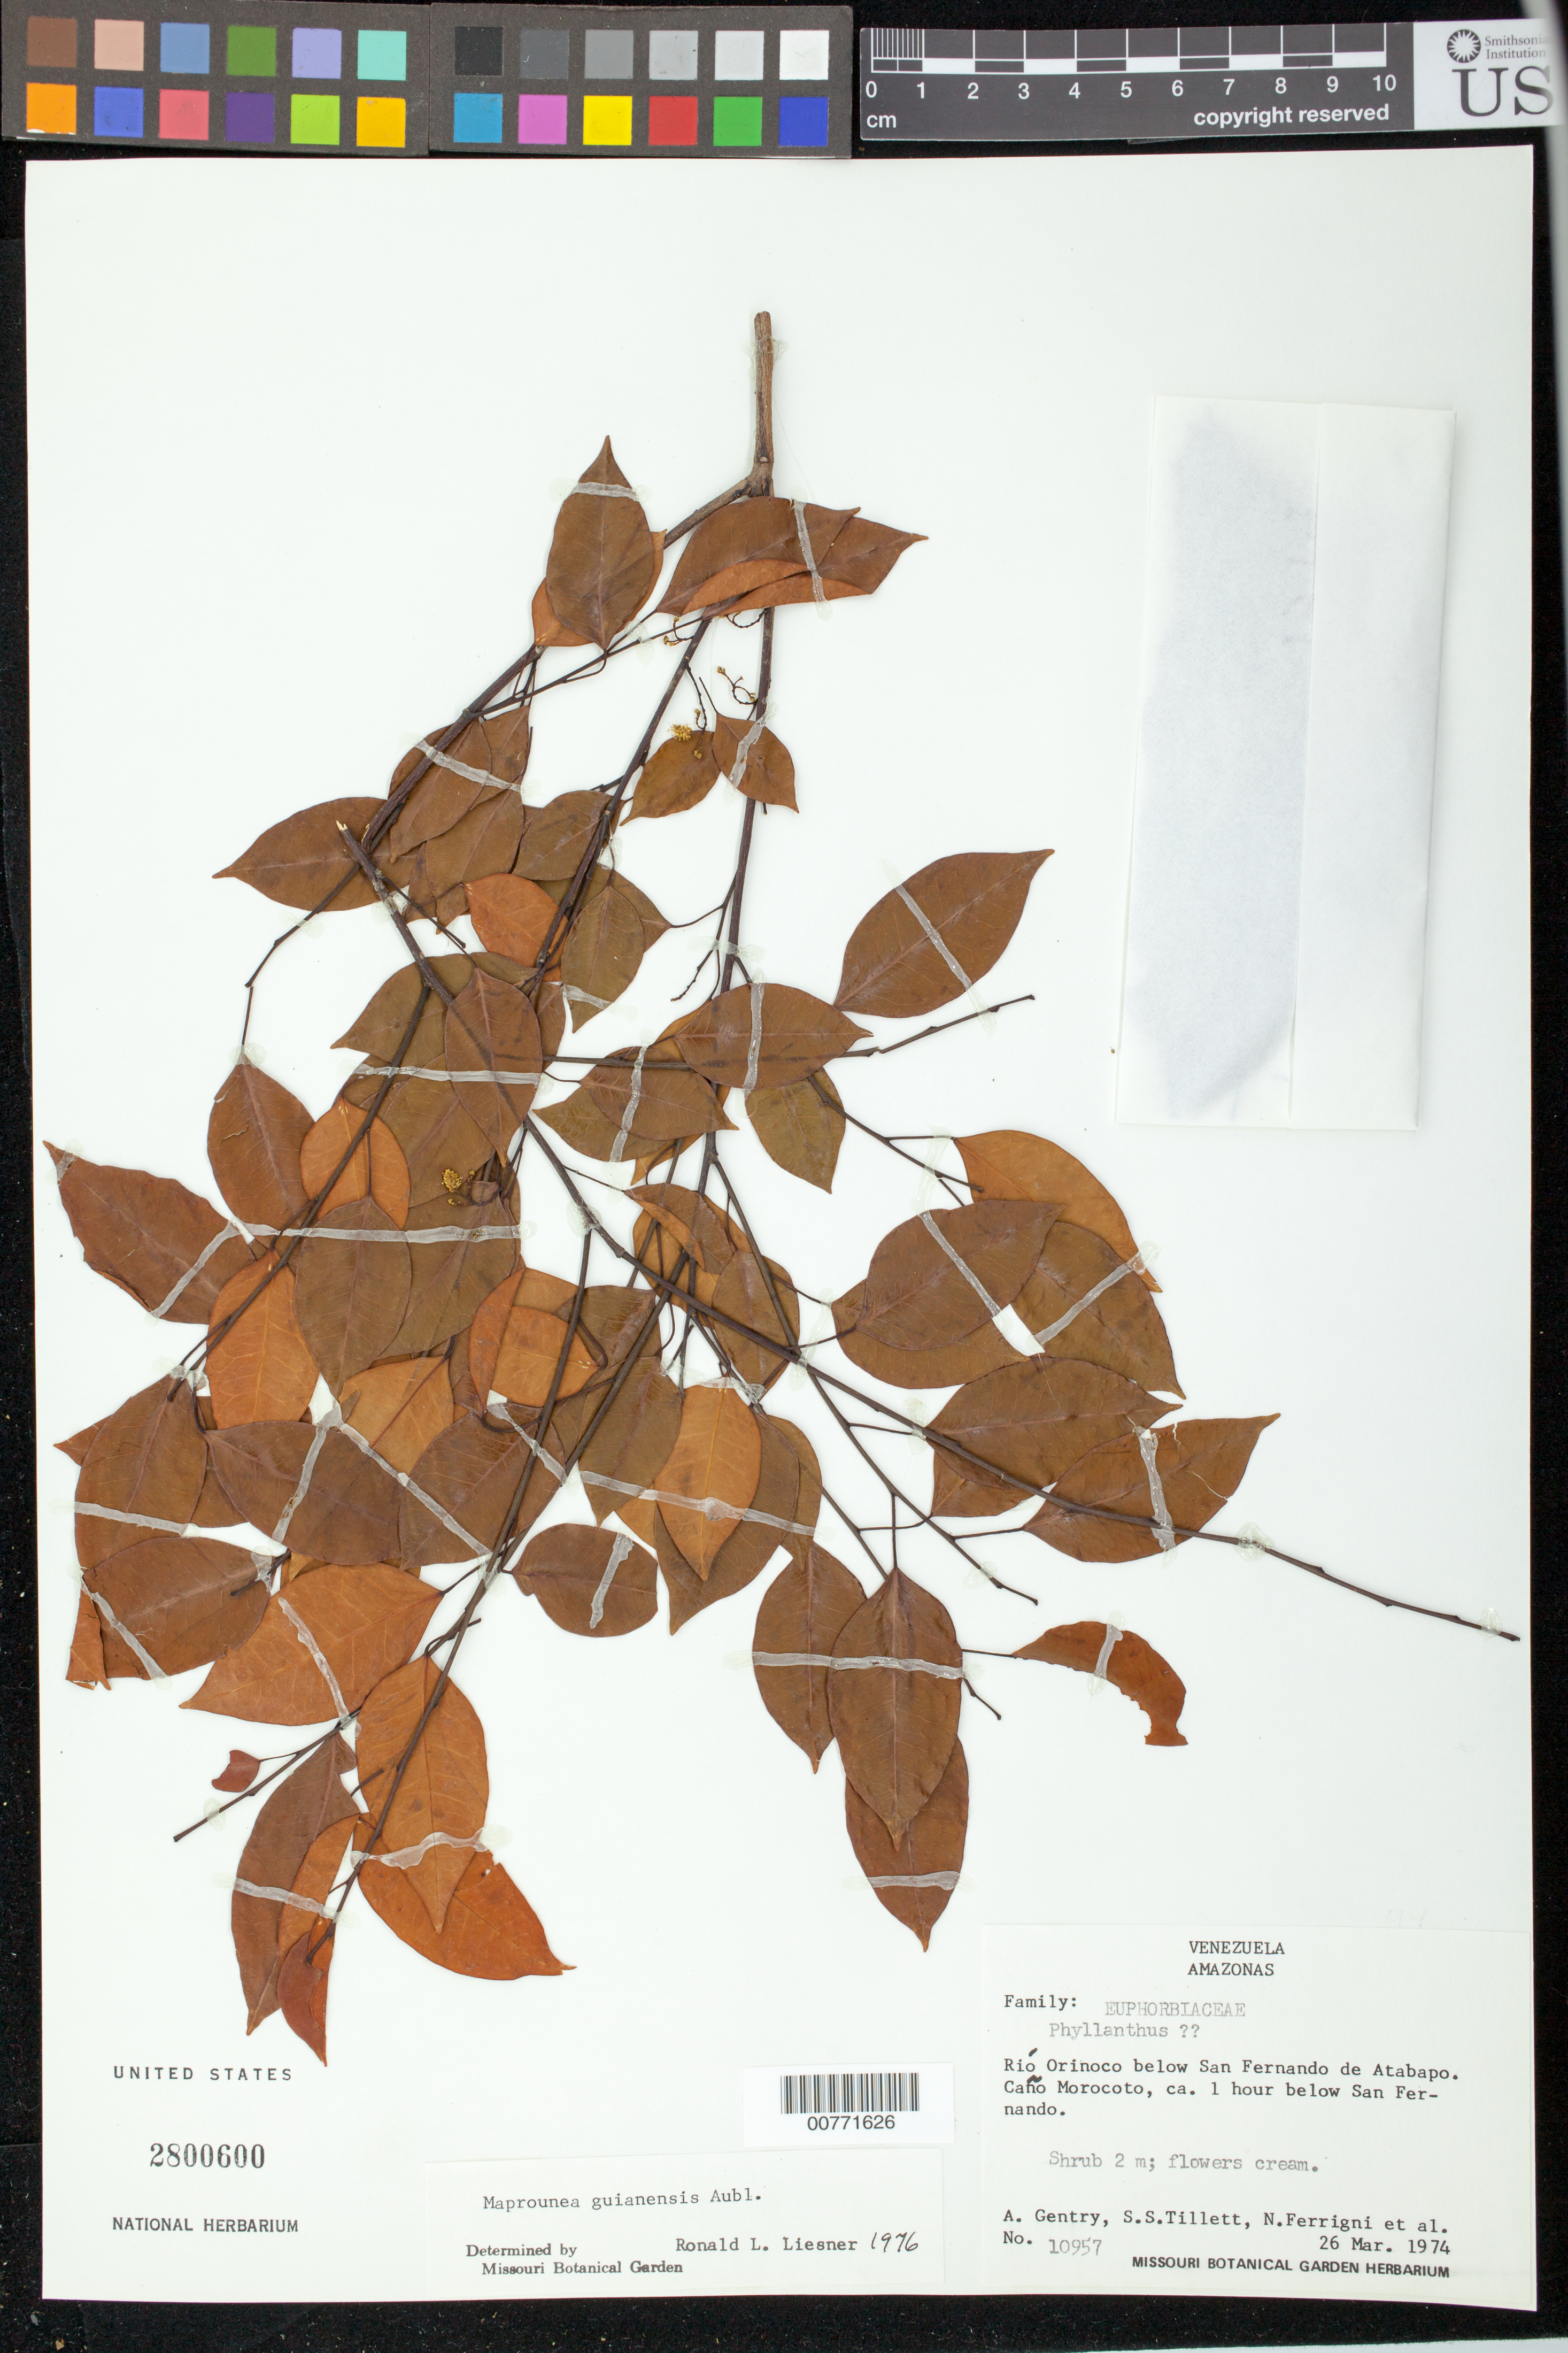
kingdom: Plantae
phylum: Tracheophyta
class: Magnoliopsida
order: Malpighiales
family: Euphorbiaceae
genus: Maprounea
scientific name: Maprounea guianensis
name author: Aubl.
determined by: Liesner, R. L.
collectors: A. H. Gentry et al.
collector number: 10957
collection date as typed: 26-Mar-74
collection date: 1974-03-26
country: Venezuela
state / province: Amazonas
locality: Río Orinoco, below San Fernando de Atabapo, Caño Morocoto, ca. 1 hour below San Fernando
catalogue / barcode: US 2800600